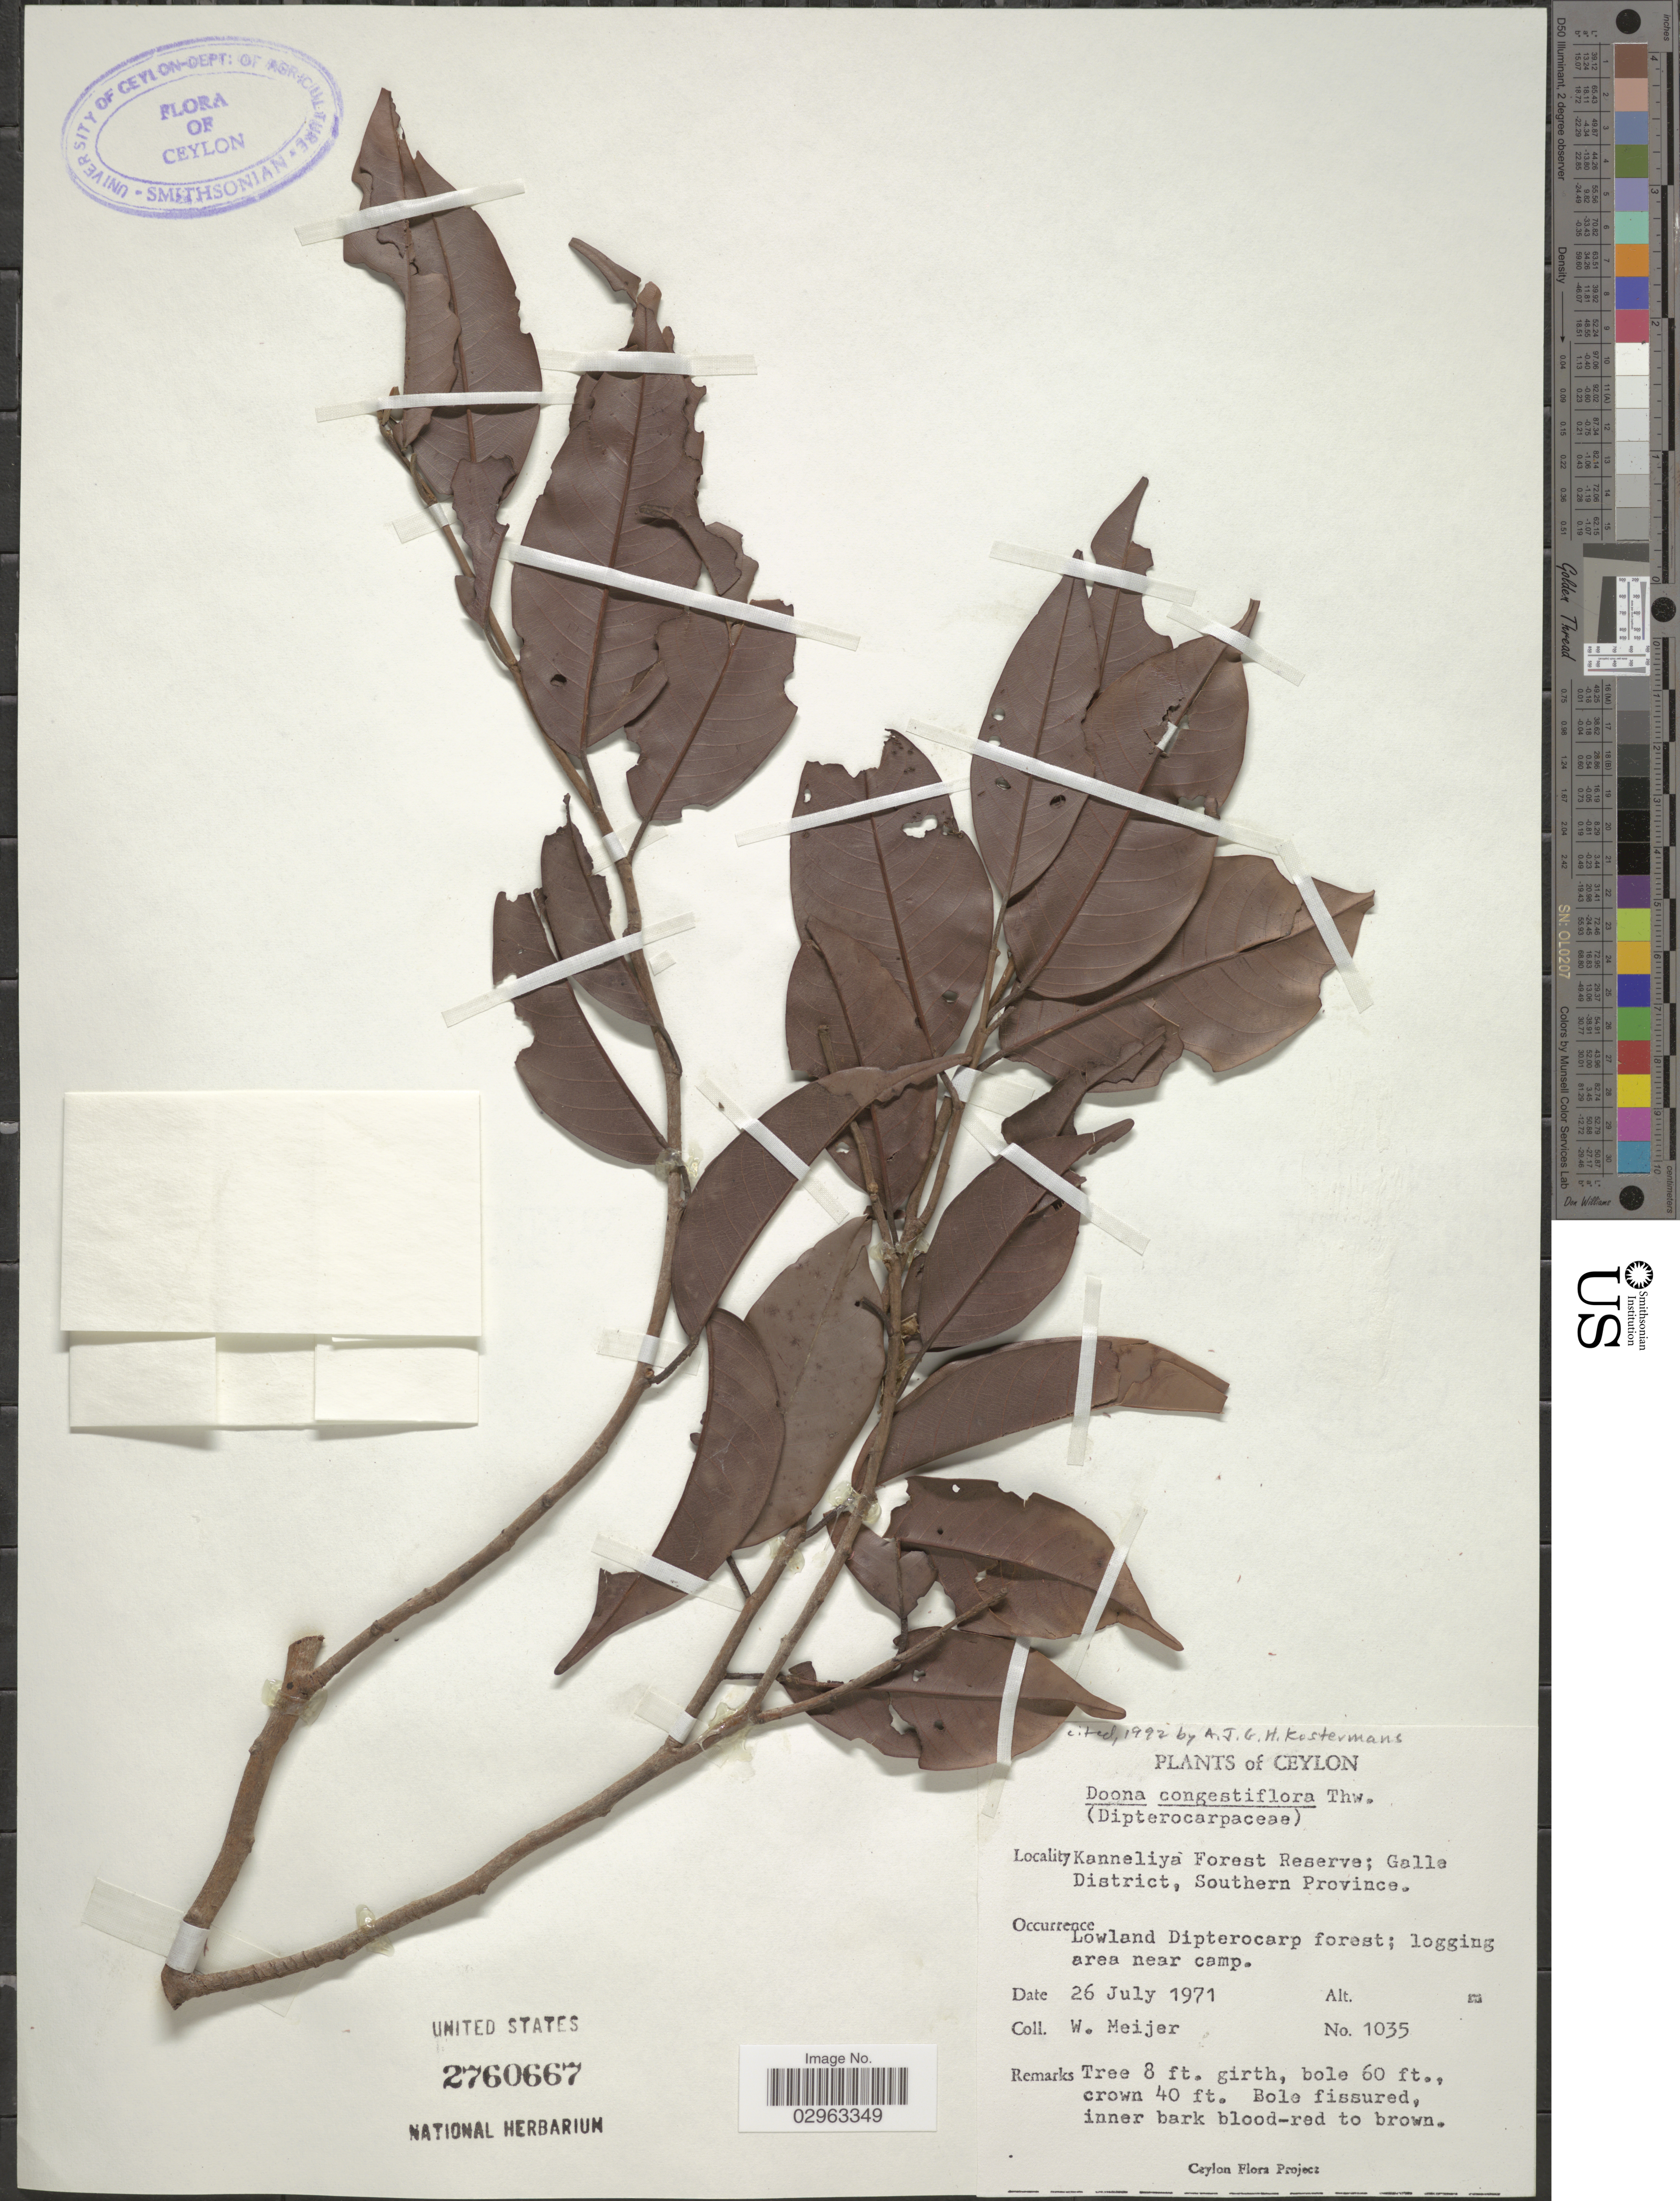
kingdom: Plantae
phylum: Tracheophyta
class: Magnoliopsida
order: Malvales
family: Dipterocarpaceae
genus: Doona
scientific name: Doona congestiflora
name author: Thwaites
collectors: W. Meijer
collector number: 1035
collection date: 1971-07-26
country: Sri Lanka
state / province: Southern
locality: Kanneliya Forest Reserve; Galle District, Southern Province.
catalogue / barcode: US 2760667